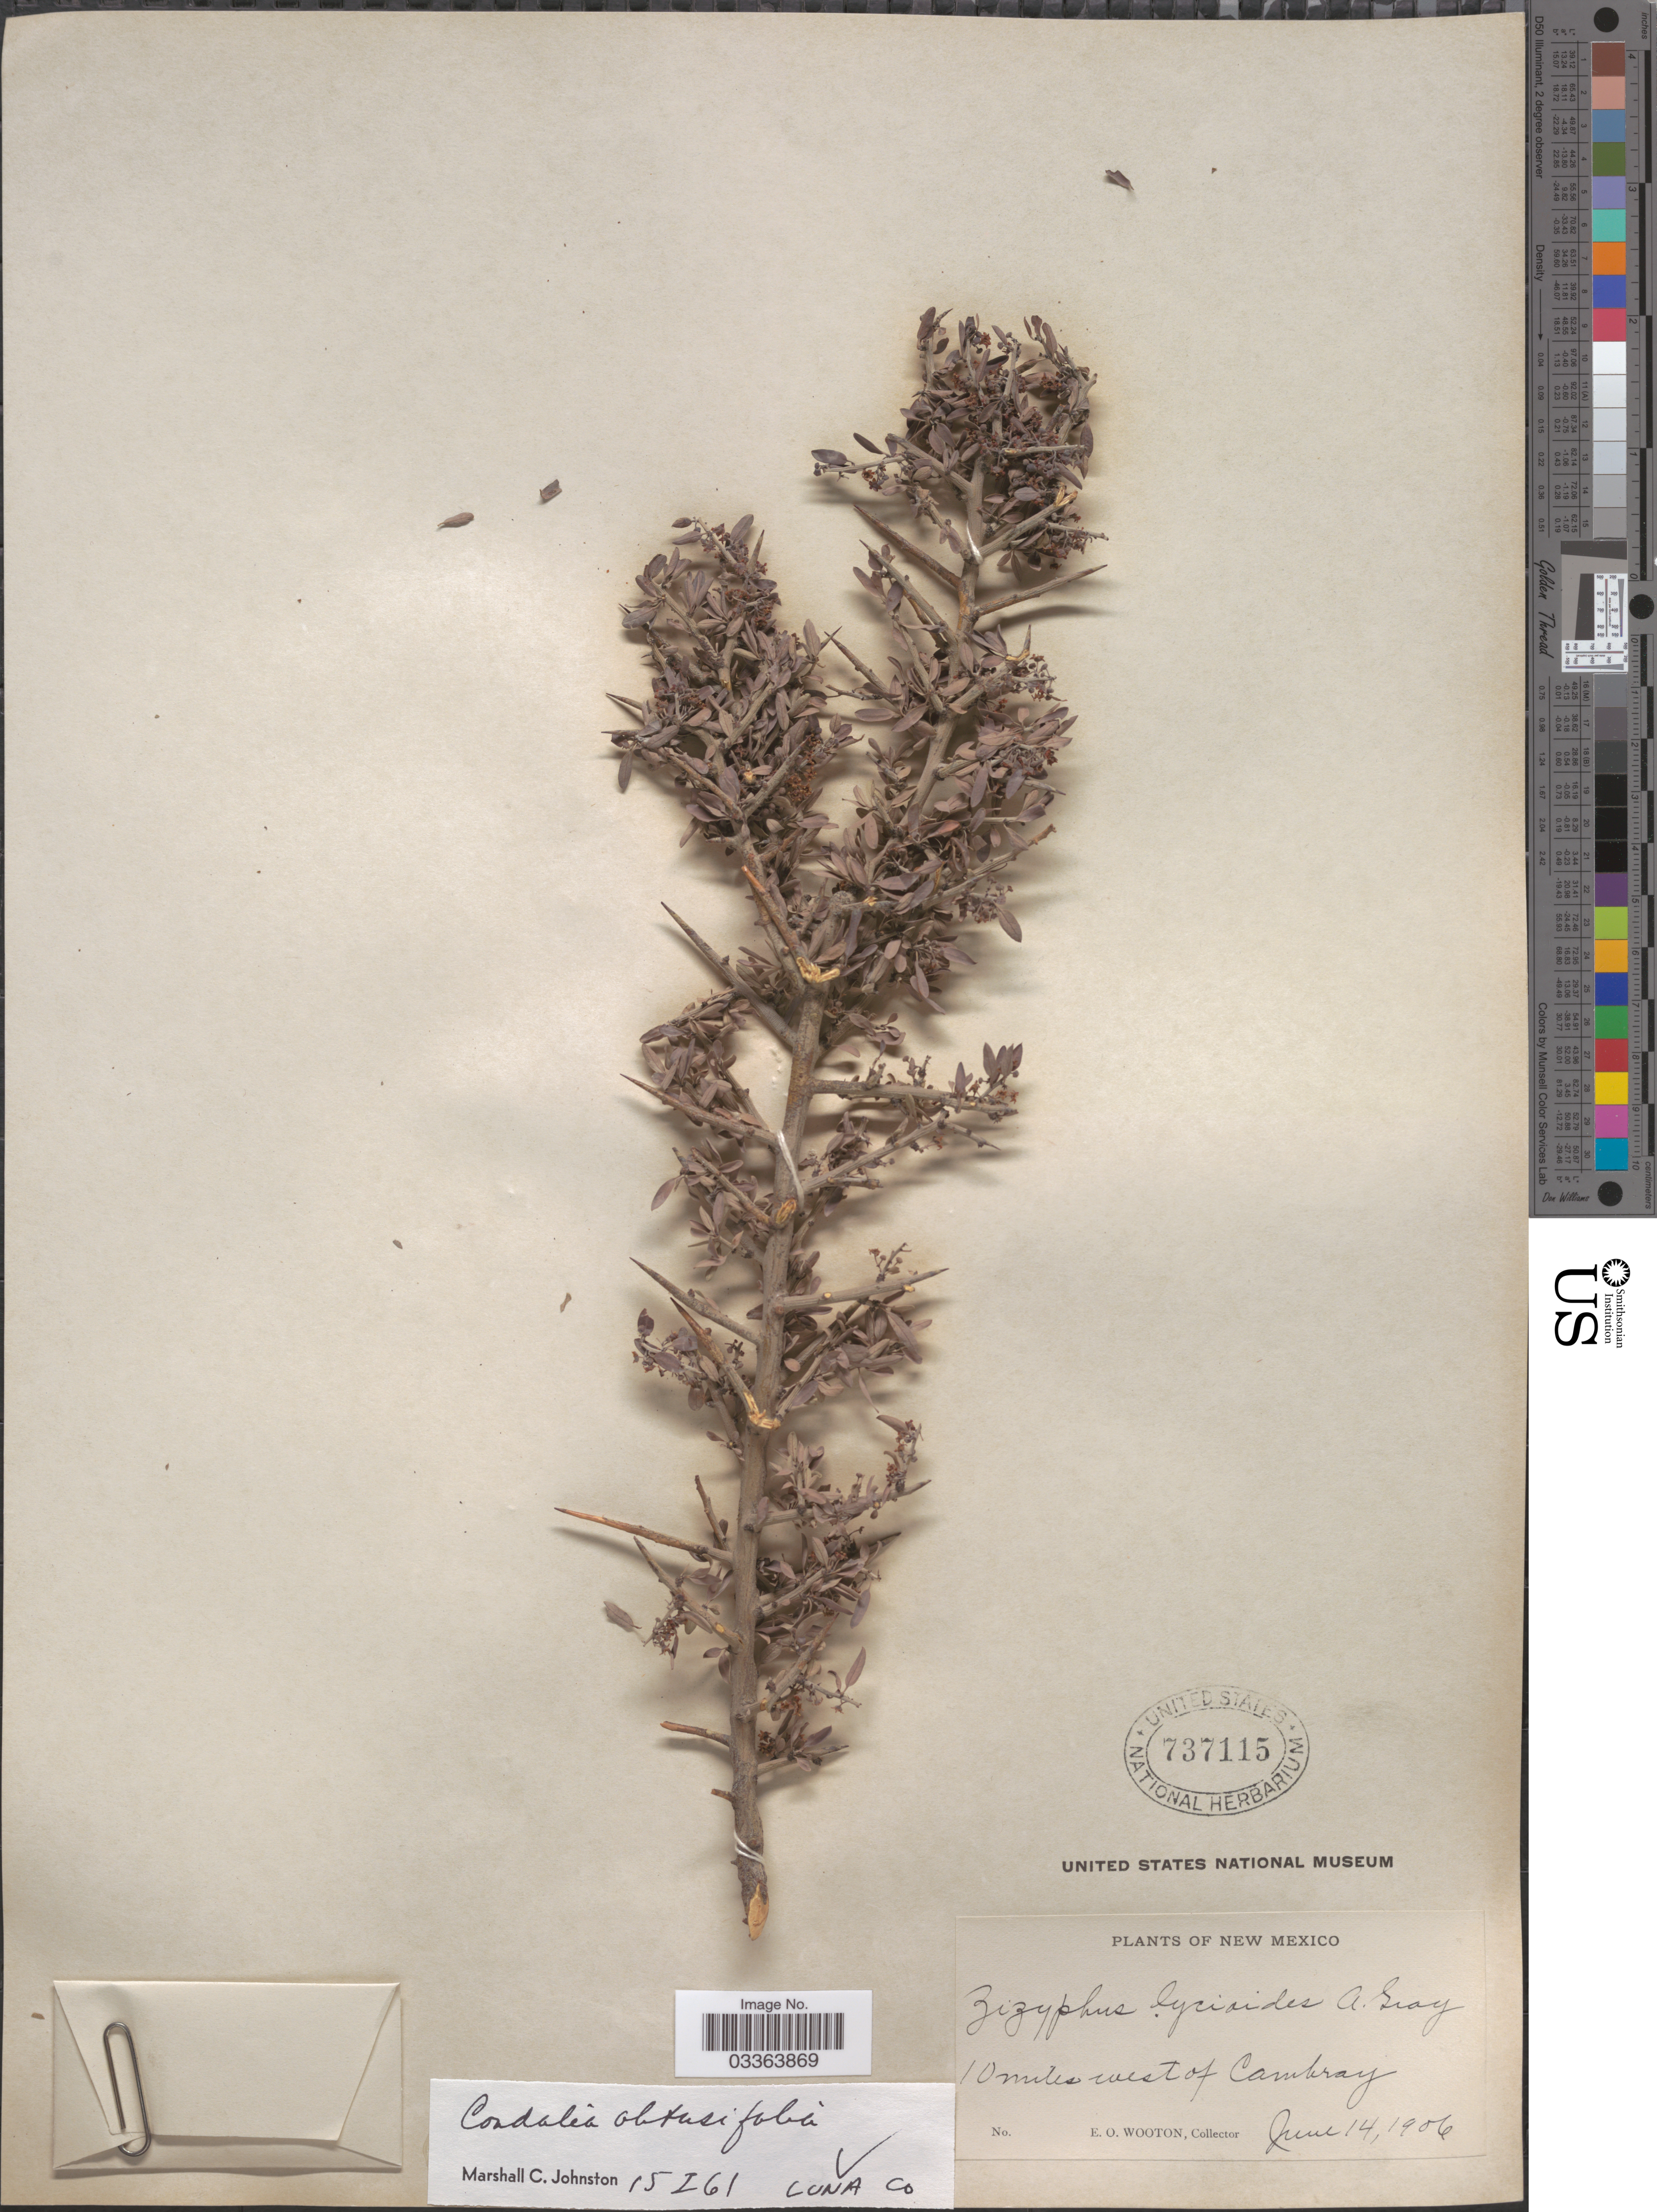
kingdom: Plantae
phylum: Tracheophyta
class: Magnoliopsida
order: Rosales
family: Rhamnaceae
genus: Sarcomphalus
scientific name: Sarcomphalus obtusifolius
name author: (Hook. ex Torr. & A. Gray) Hauenschild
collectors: E. O. Wooton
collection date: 1906-06-14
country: United States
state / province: New Mexico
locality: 10 miles west of Cambray.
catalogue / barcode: US 737115